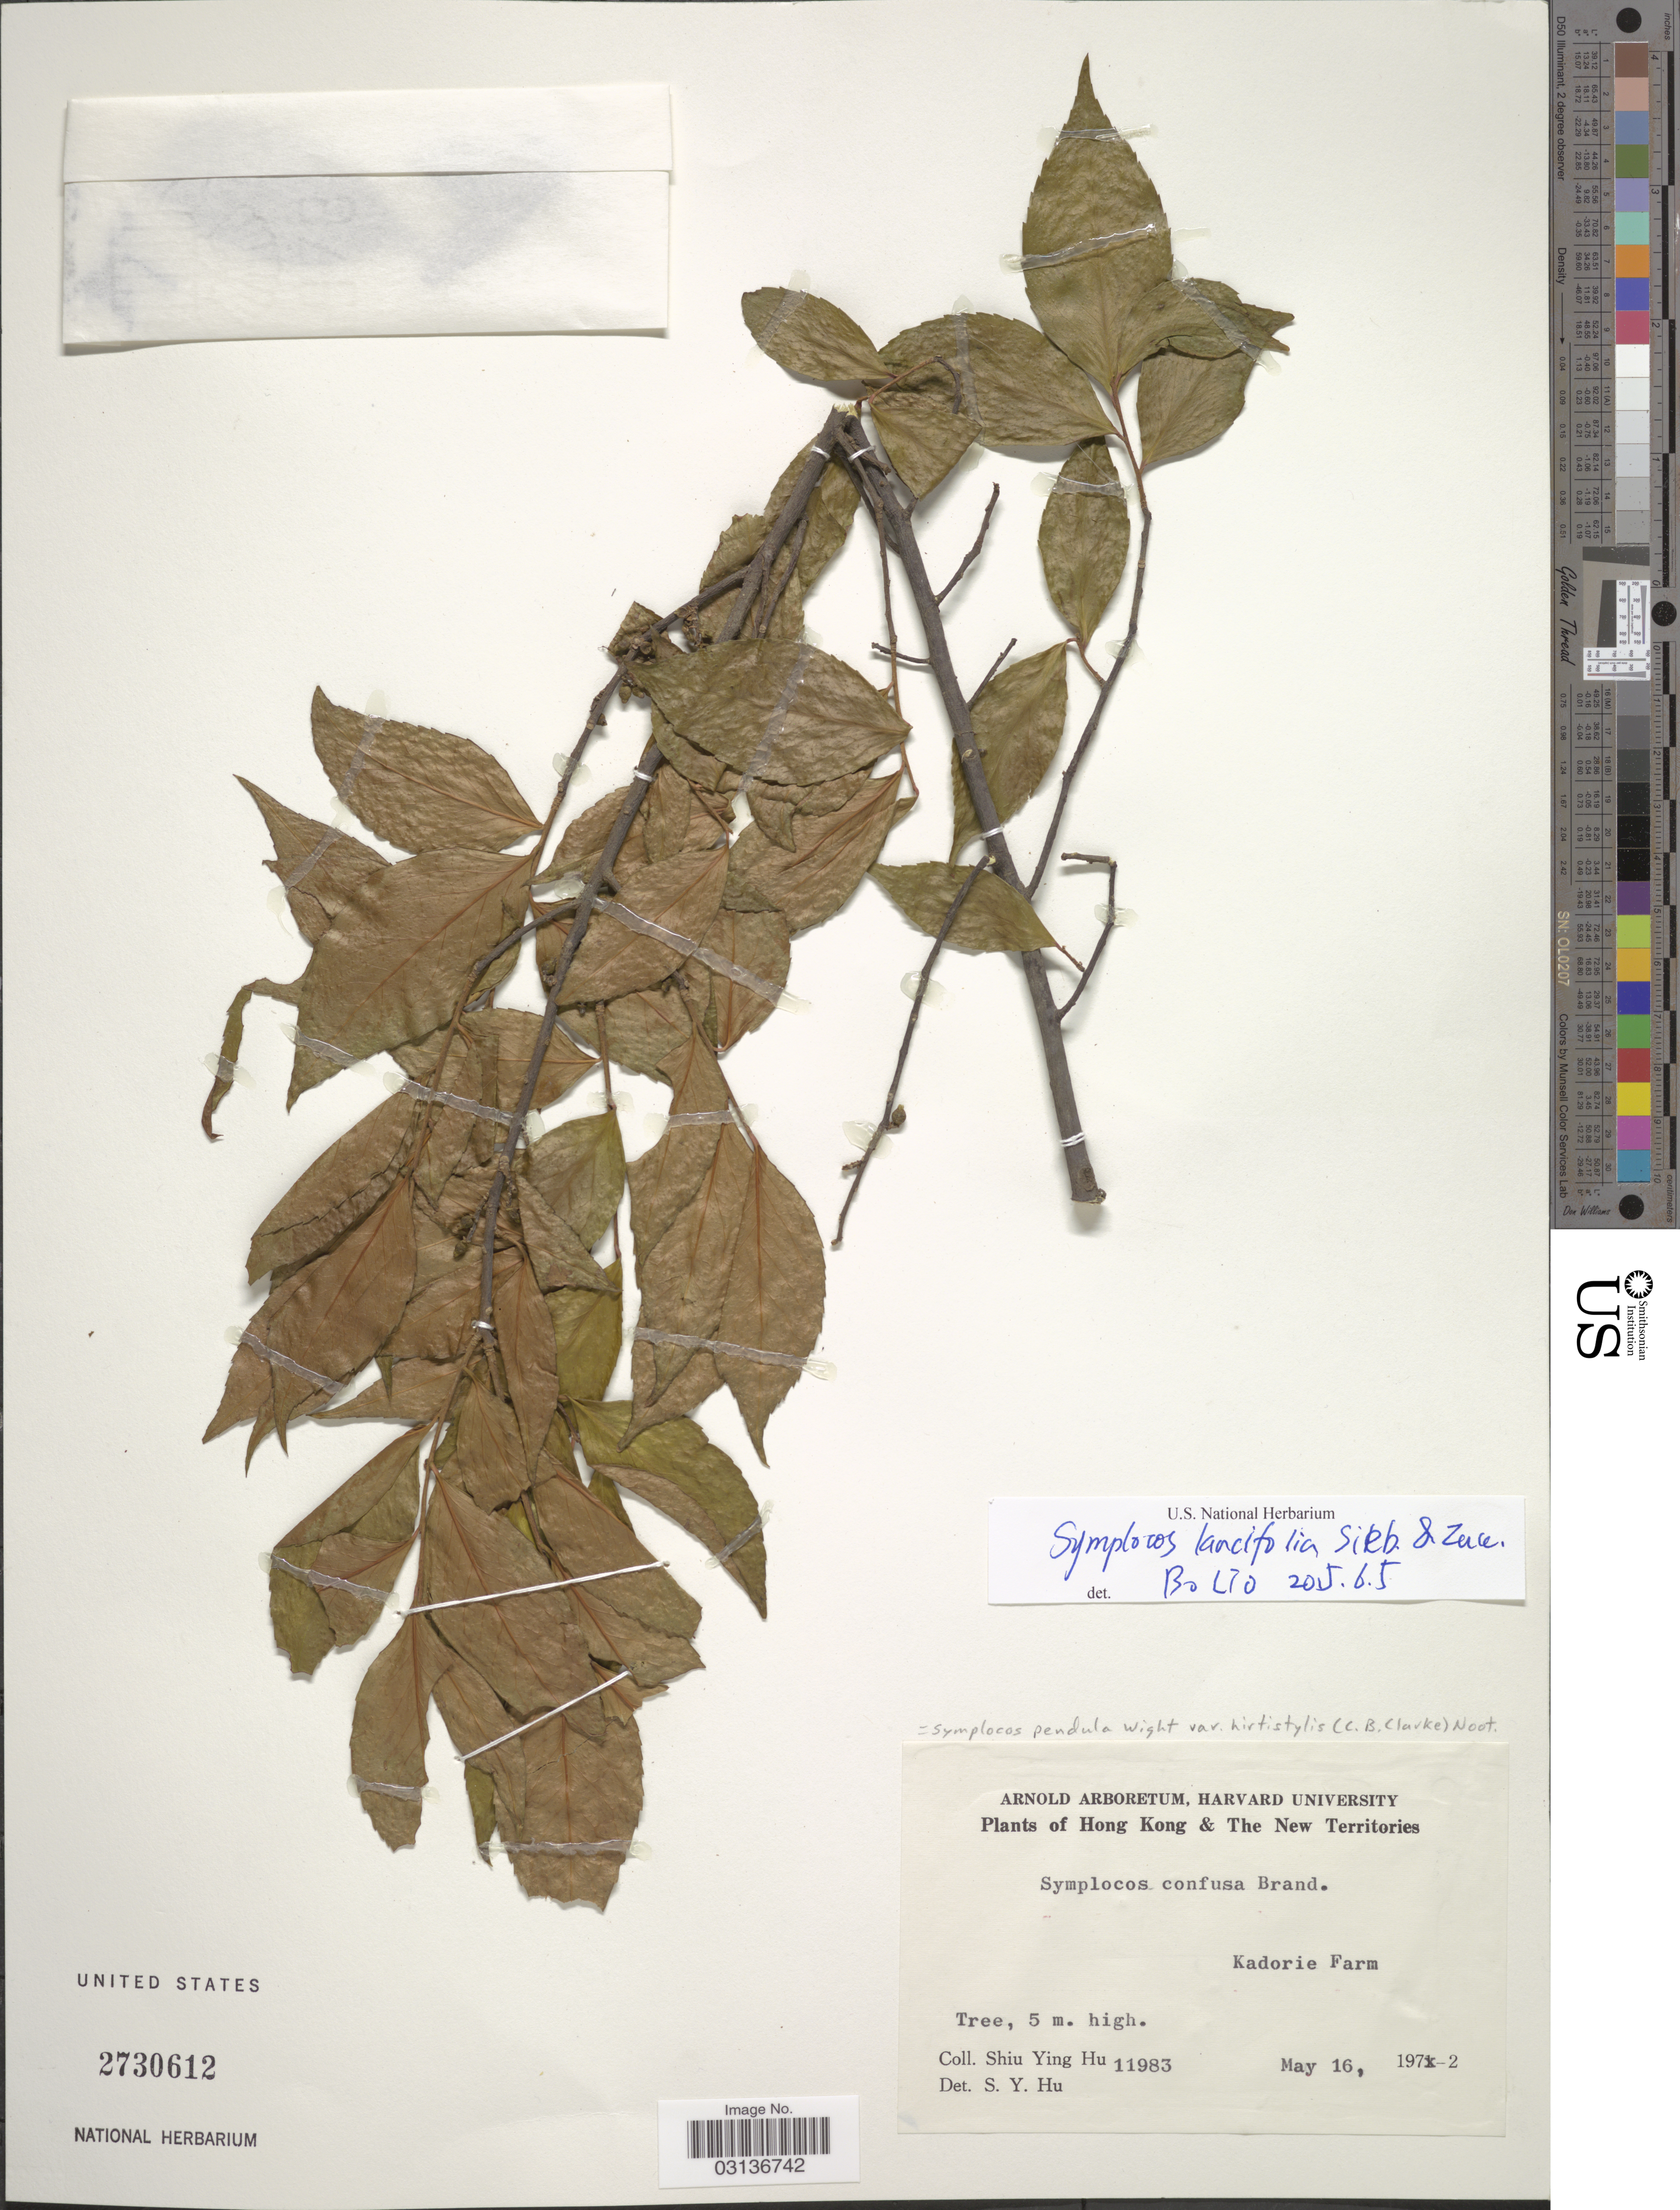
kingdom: Plantae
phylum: Tracheophyta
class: Magnoliopsida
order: Ericales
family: Symplocaceae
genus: Symplocos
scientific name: Symplocos lancifolia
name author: Siebert & Zucc.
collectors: S. Y. Hu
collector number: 11983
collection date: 1972-05-16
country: China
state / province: Hong Kong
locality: Hong Kong & The New Territories. Kadorie Farm.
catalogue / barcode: US 2730612